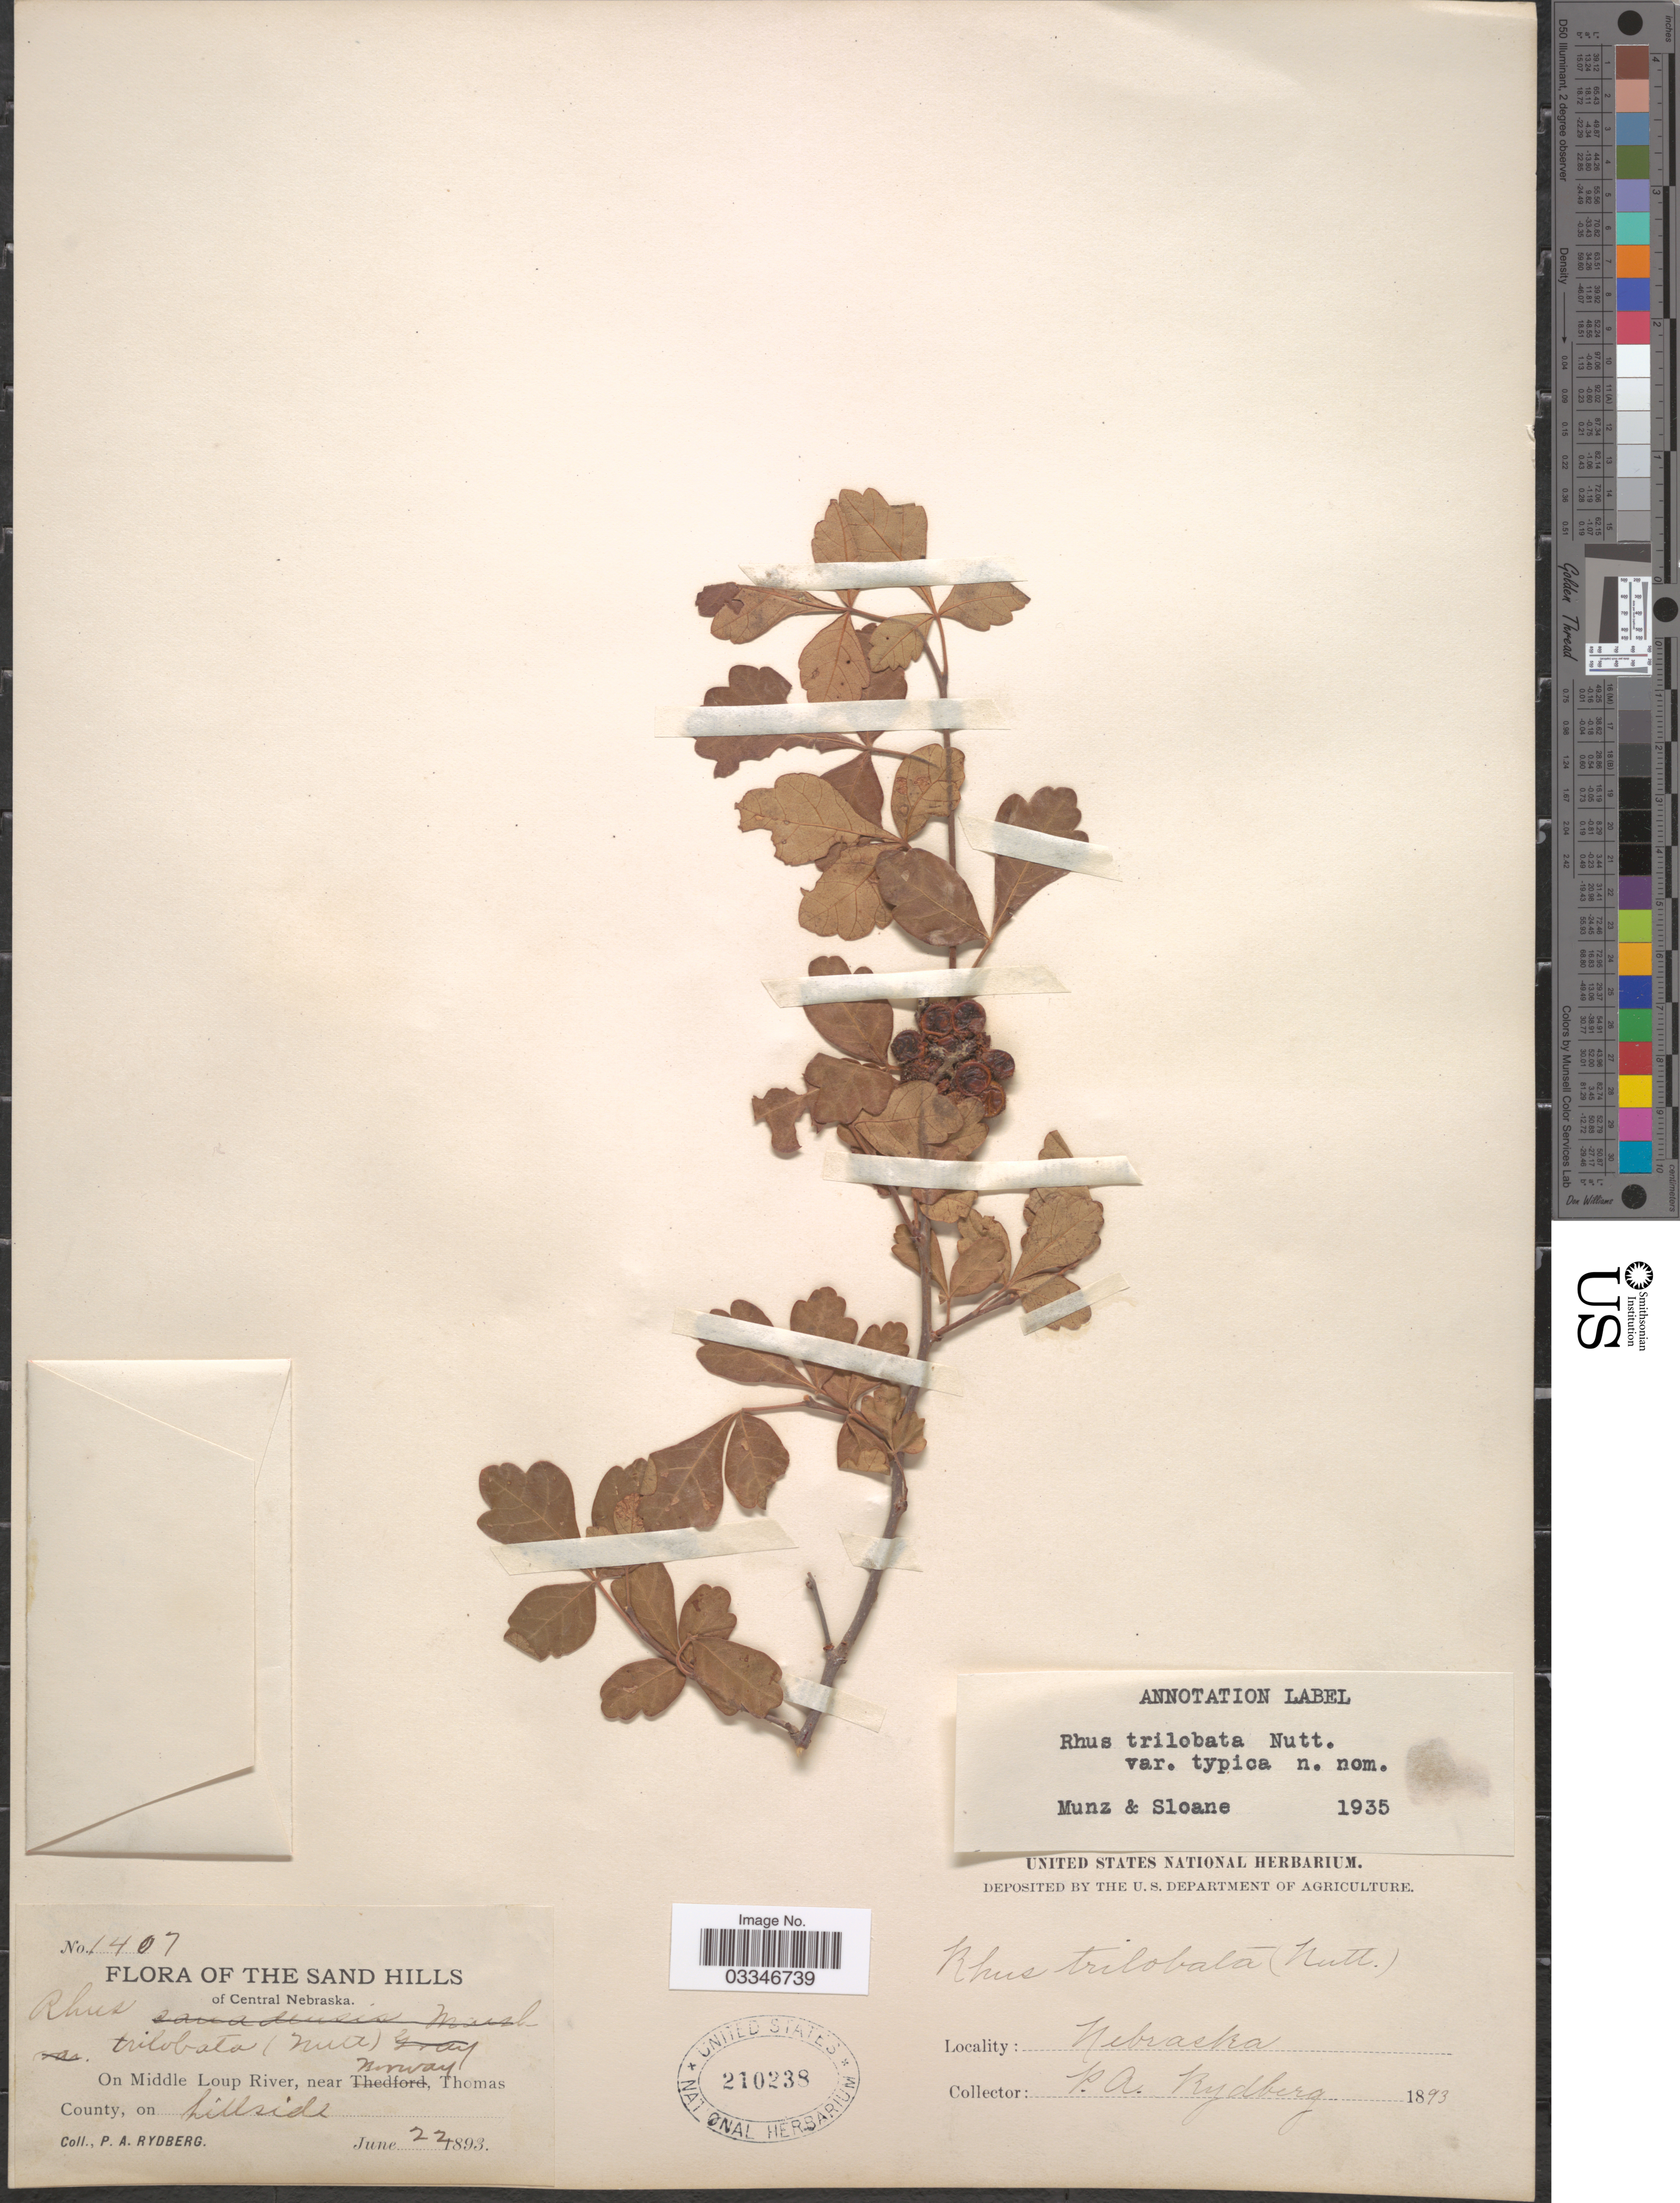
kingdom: Plantae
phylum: Tracheophyta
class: Magnoliopsida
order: Sapindales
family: Anacardiaceae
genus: Rhus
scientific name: Rhus trilobata var. typica Munz & Sloane ined.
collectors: P. A. Rydberg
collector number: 1407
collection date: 1893-06-22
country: United States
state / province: Nebraska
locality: The Sand Hills of Central Nebraska. On Middle Loup River, near Norway, Thomas County, on hillside.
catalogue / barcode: US 210238